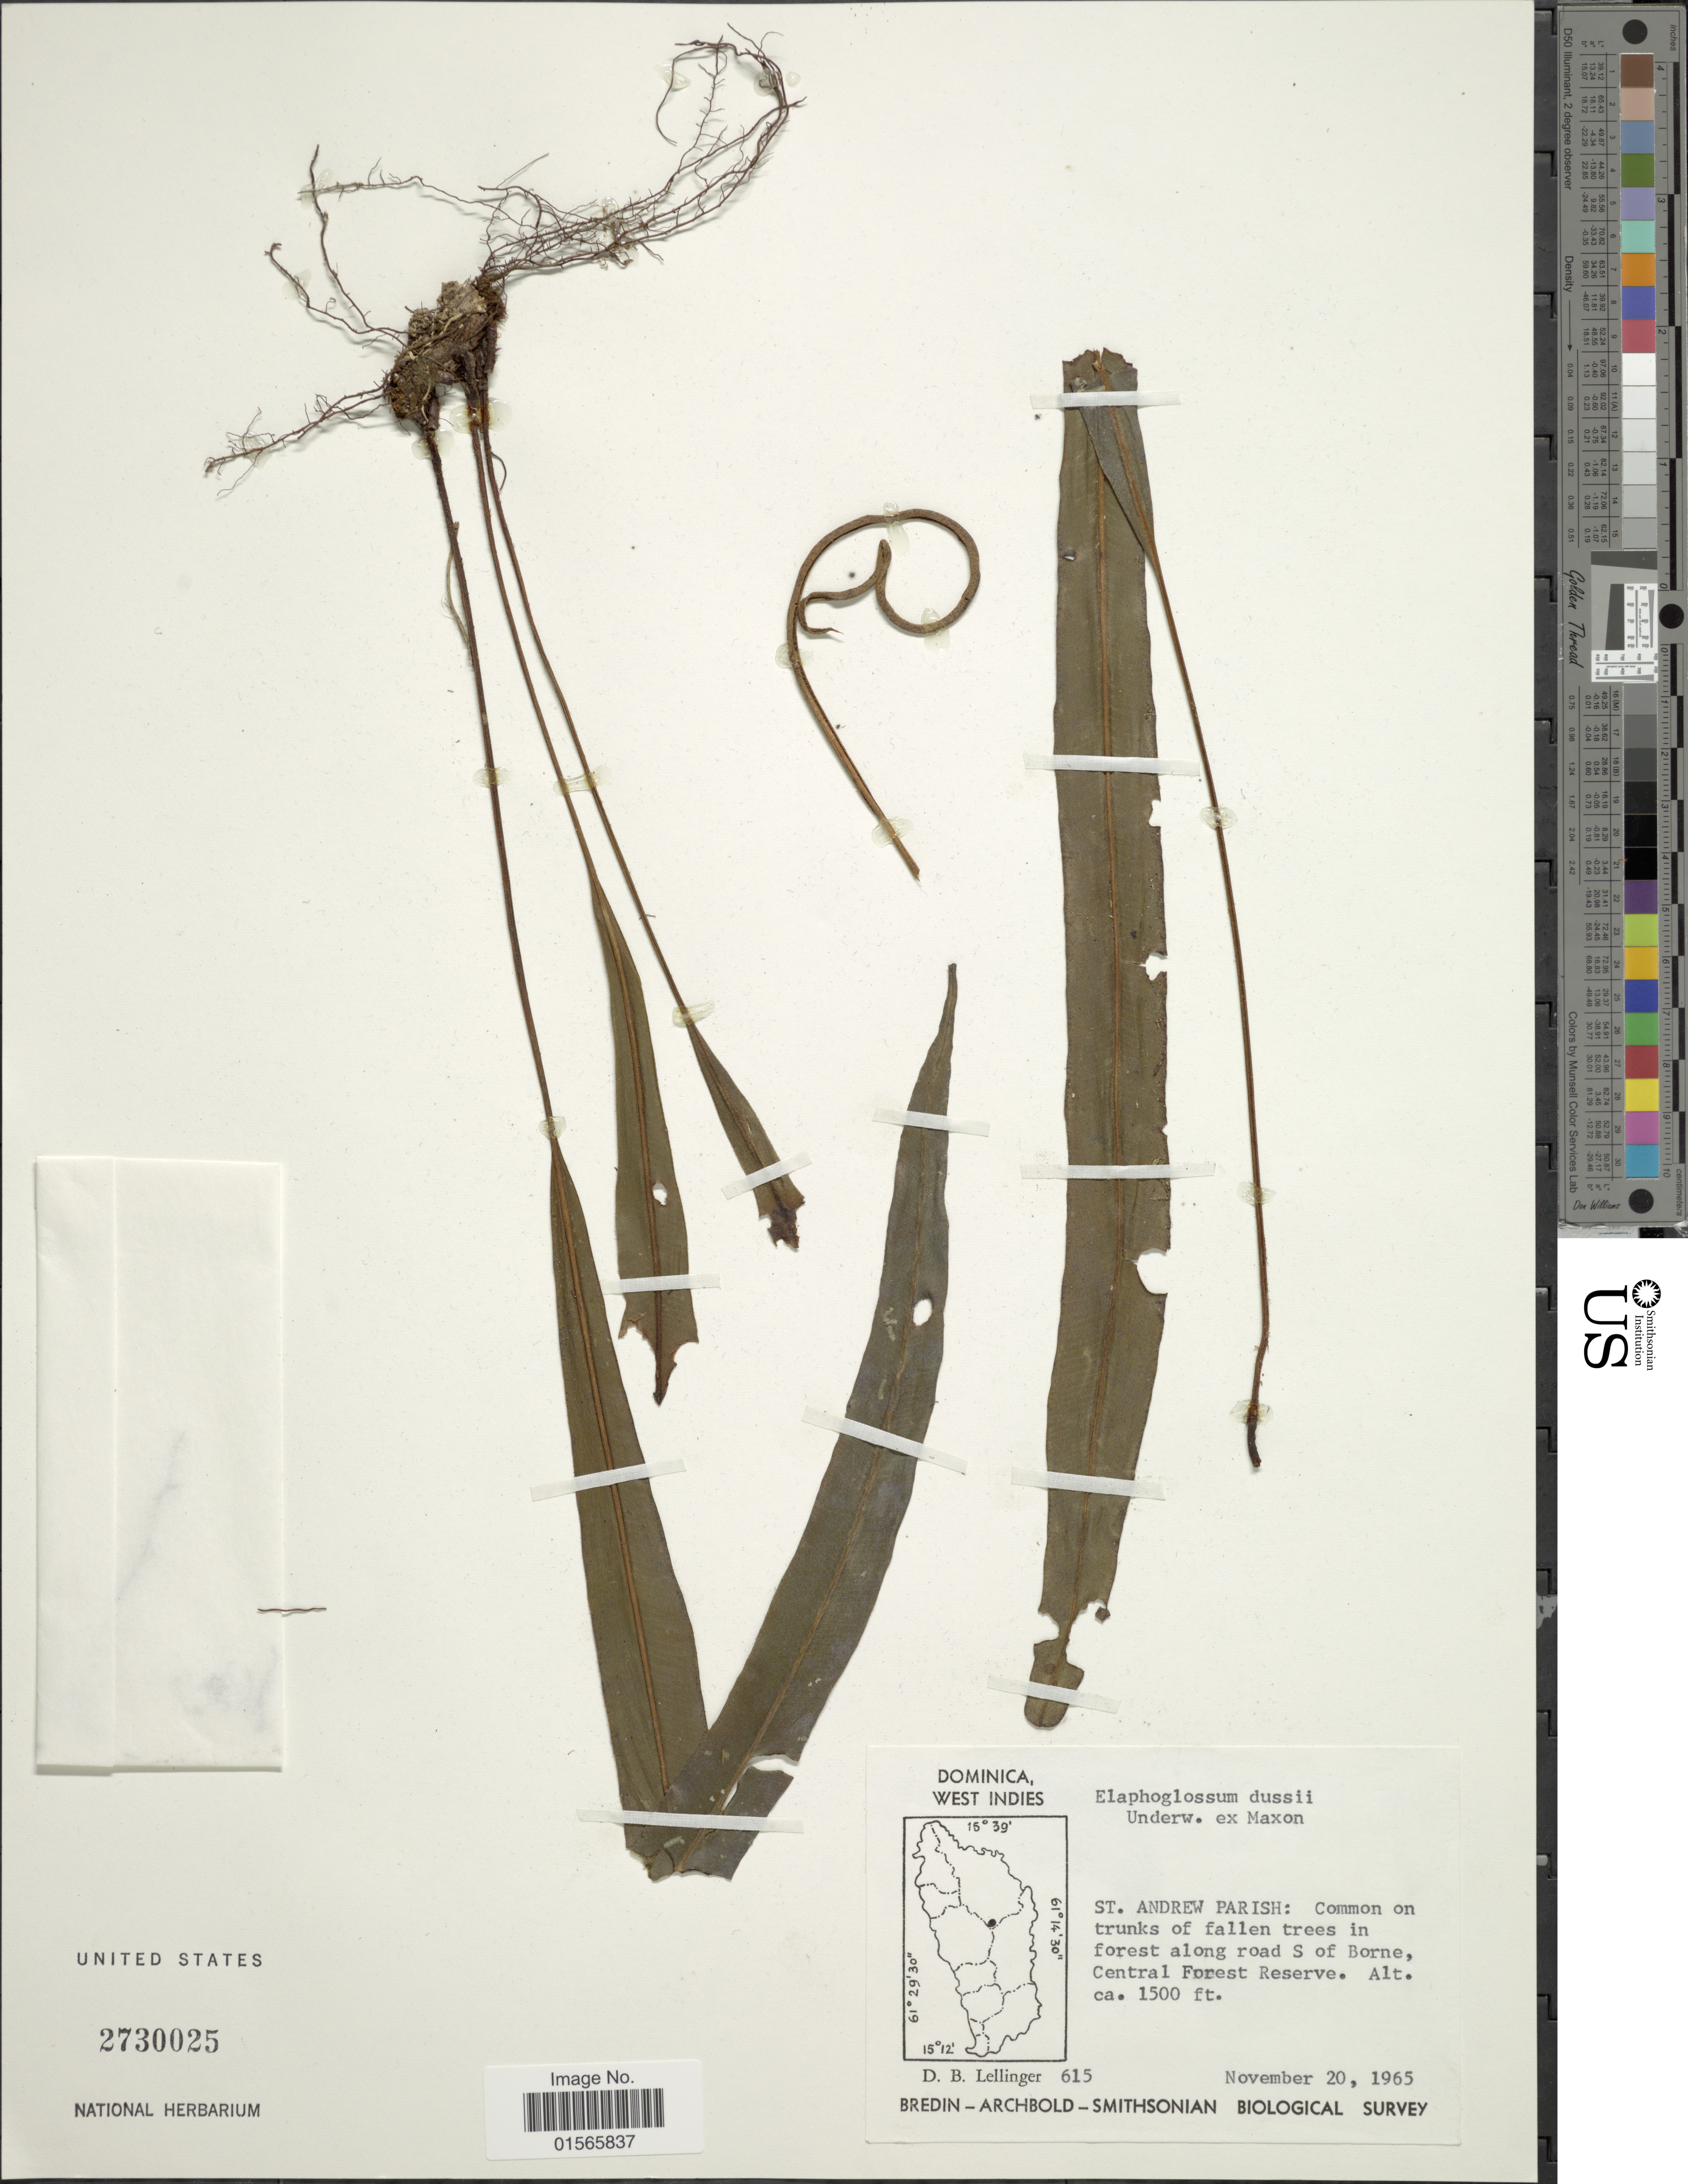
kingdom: Plantae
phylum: Tracheophyta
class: Polypodiopsida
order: Polypodiales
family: Dryopteridaceae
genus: Elaphoglossum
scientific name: Elaphoglossum petiolatum var. dussii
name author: (Underw. ex Maxon) Proctor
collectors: D. B. Lellinger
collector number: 615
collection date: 1965-11-20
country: Dominica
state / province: St. Andrew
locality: St Andrew Parish: Common trunks of fallen trees in forest along road S of Borne, Central Forest Reserve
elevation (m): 457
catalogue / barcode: US 2730025